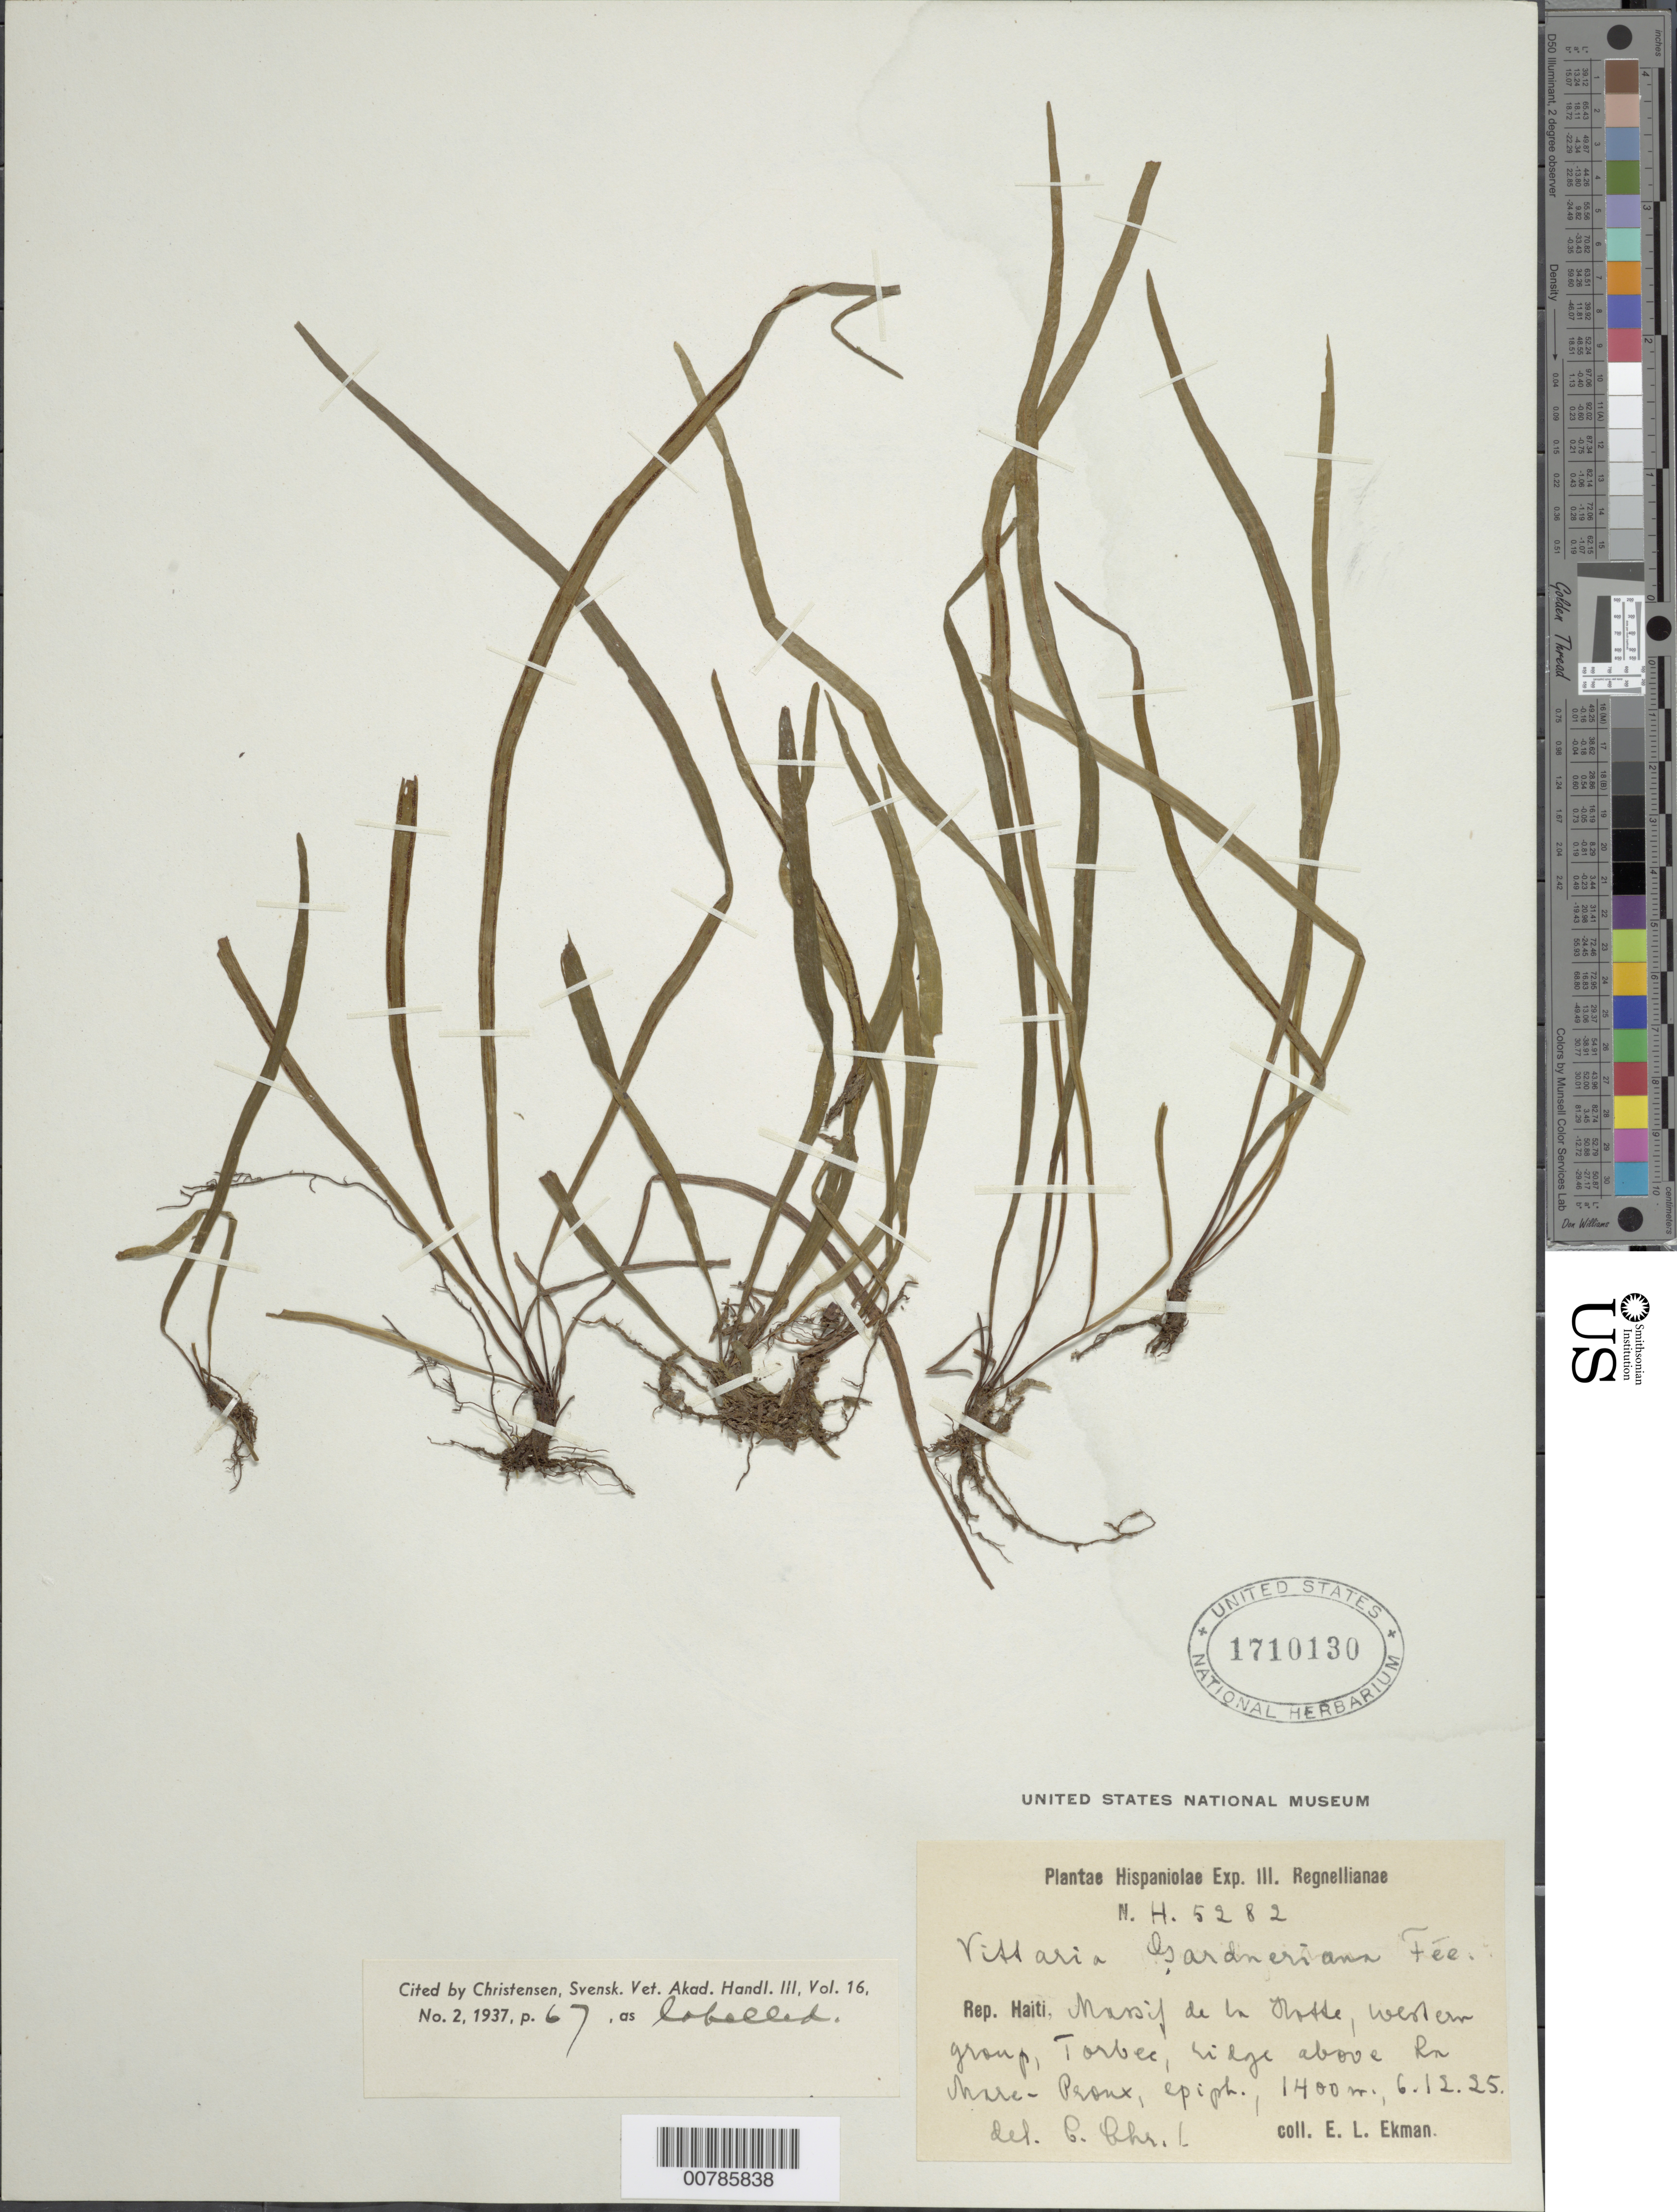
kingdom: Plantae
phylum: Tracheophyta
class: Polypodiopsida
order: Polypodiales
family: Pteridaceae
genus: Radiovittaria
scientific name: Radiovittaria gardneriana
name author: (Fée) E.H. Crane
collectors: E. L. Ekman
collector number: H 5282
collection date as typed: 06 Dec 1925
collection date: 1925-12-06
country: Haiti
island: Hispaniola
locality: Massif de la Hotte, western group, Torbec, above Rv. Mare-Peoux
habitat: Ridge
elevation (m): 1400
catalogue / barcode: US 1710130